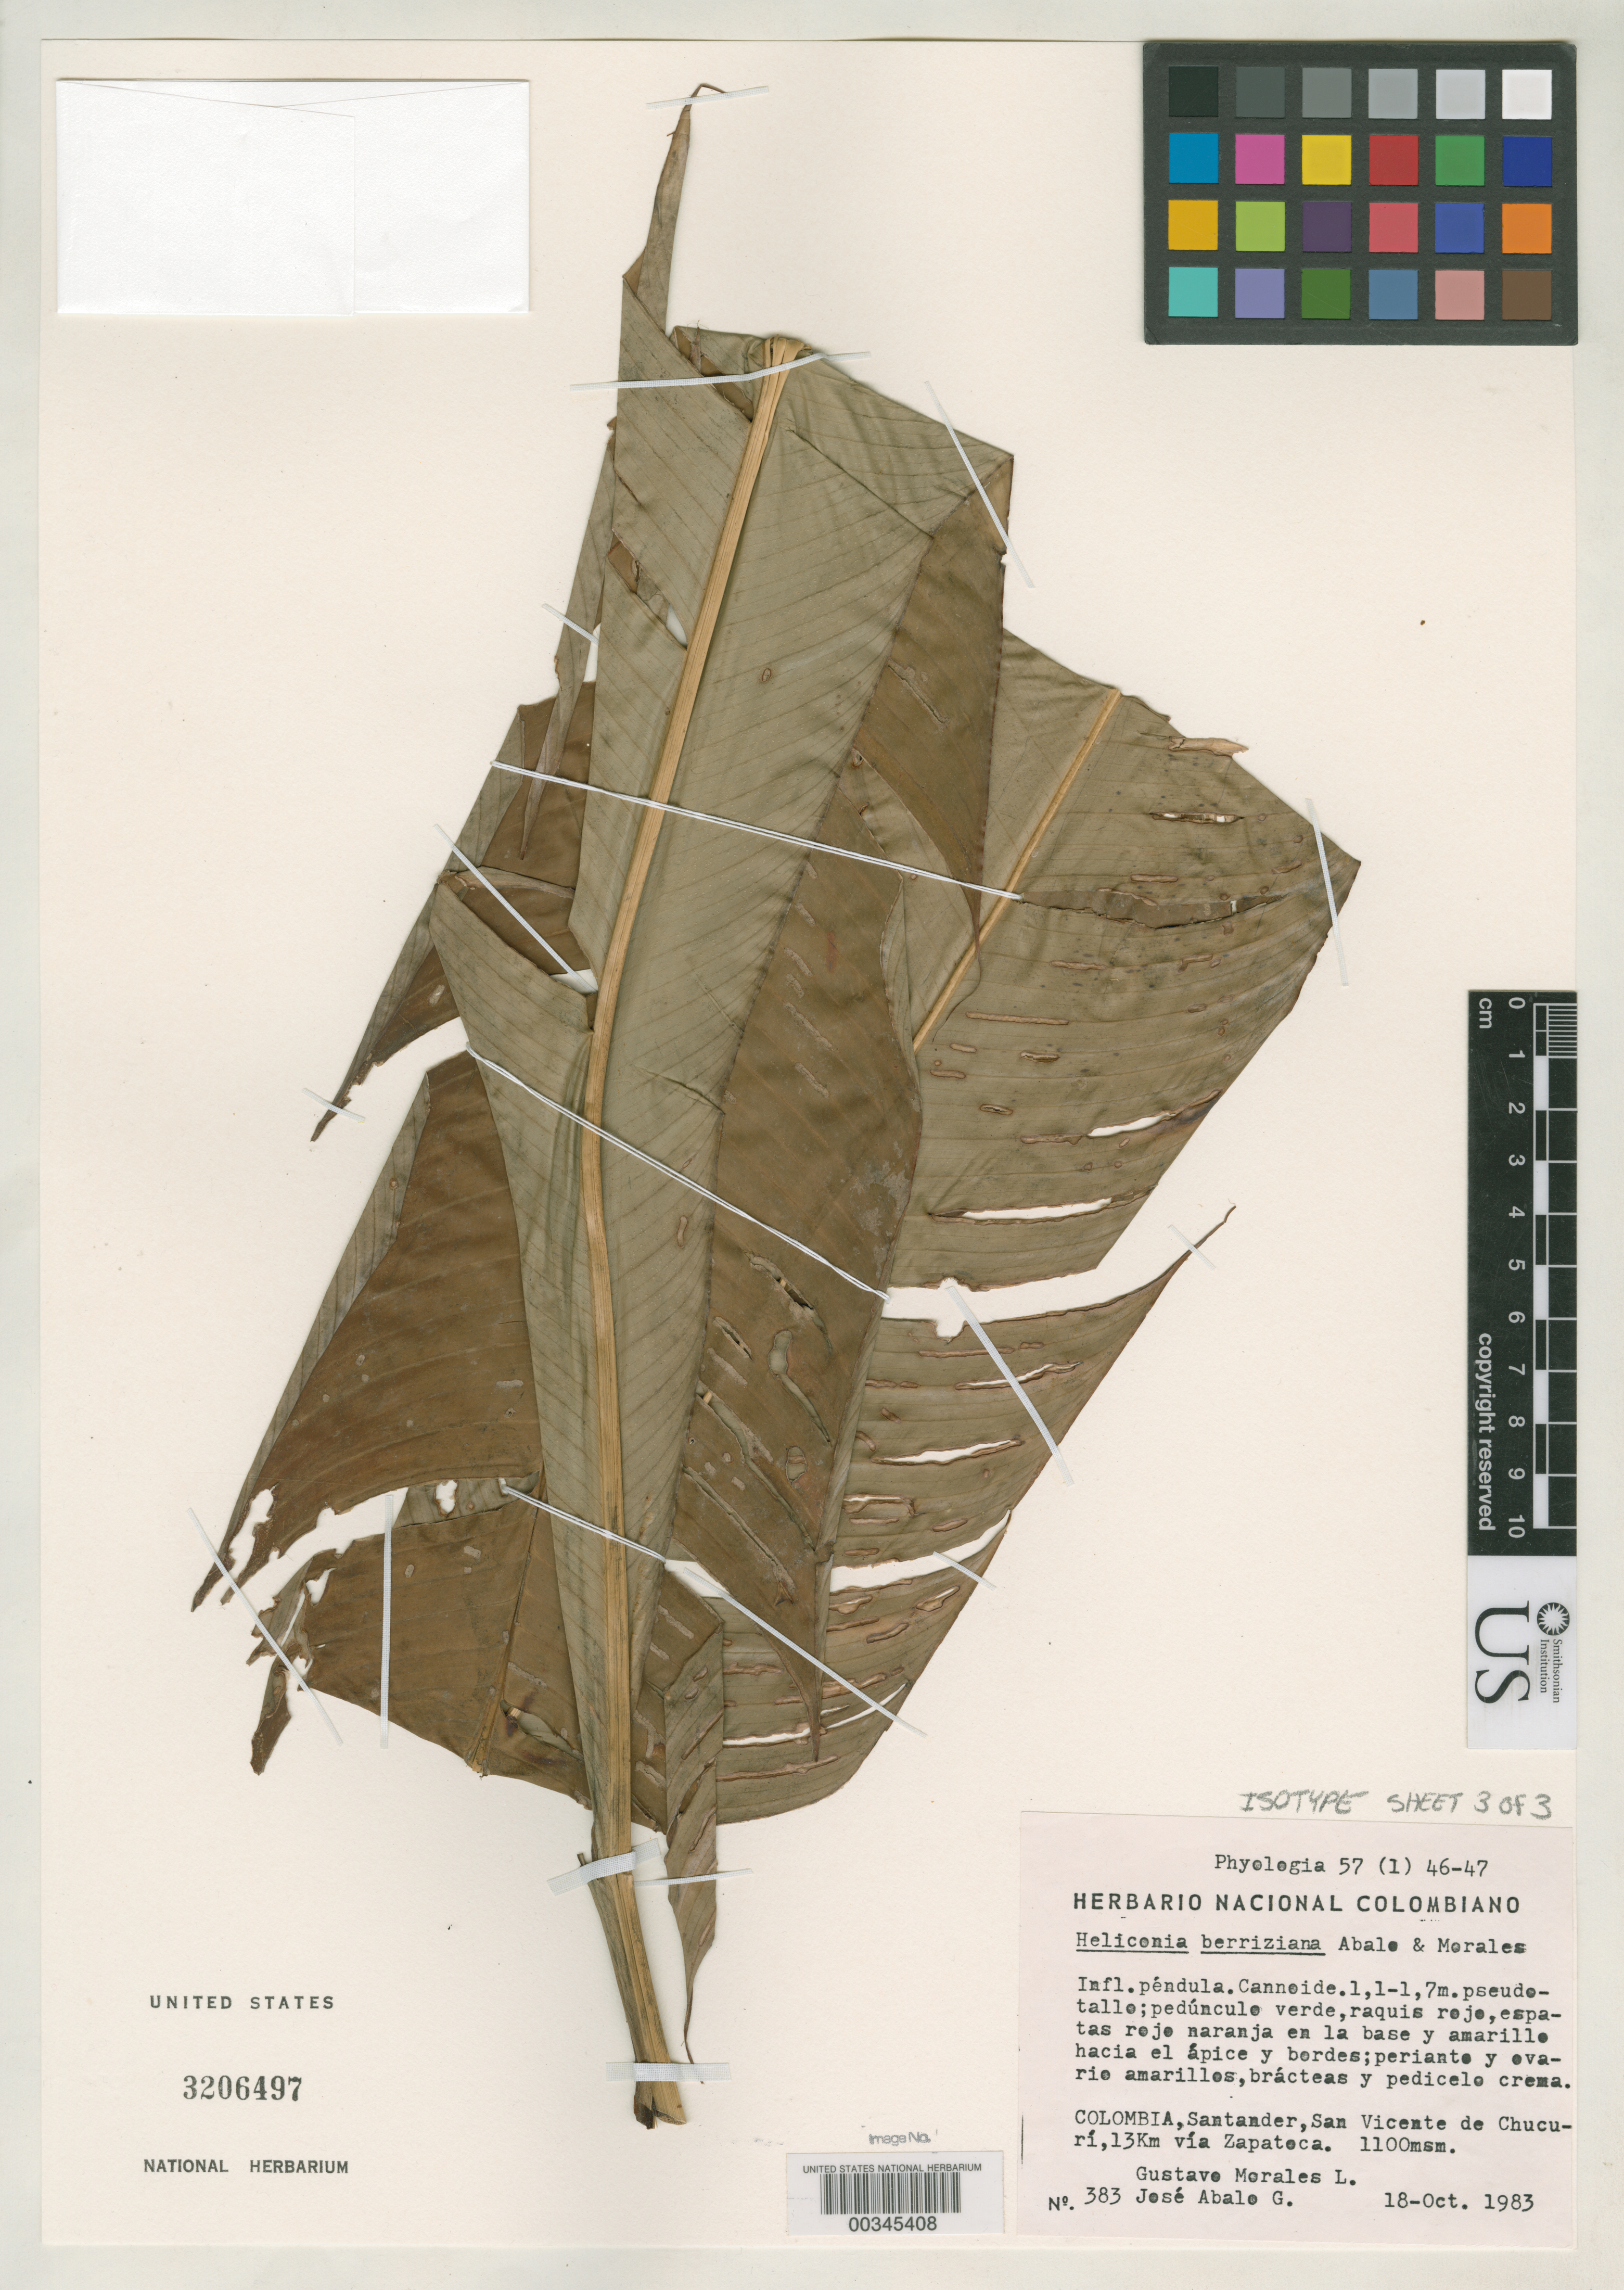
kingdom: Plantae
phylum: Tracheophyta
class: Liliopsida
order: Zingiberales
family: Heliconiaceae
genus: Heliconia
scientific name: Heliconia berriziana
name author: Abalo & G. Morales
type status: Isotype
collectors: G. Morales L.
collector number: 383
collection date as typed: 18 Oct 1983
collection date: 1983-10-18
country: Colombia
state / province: Santander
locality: San Vicente de Chucuri, 13 km via Zapatoca.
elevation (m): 1100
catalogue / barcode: US 3206497